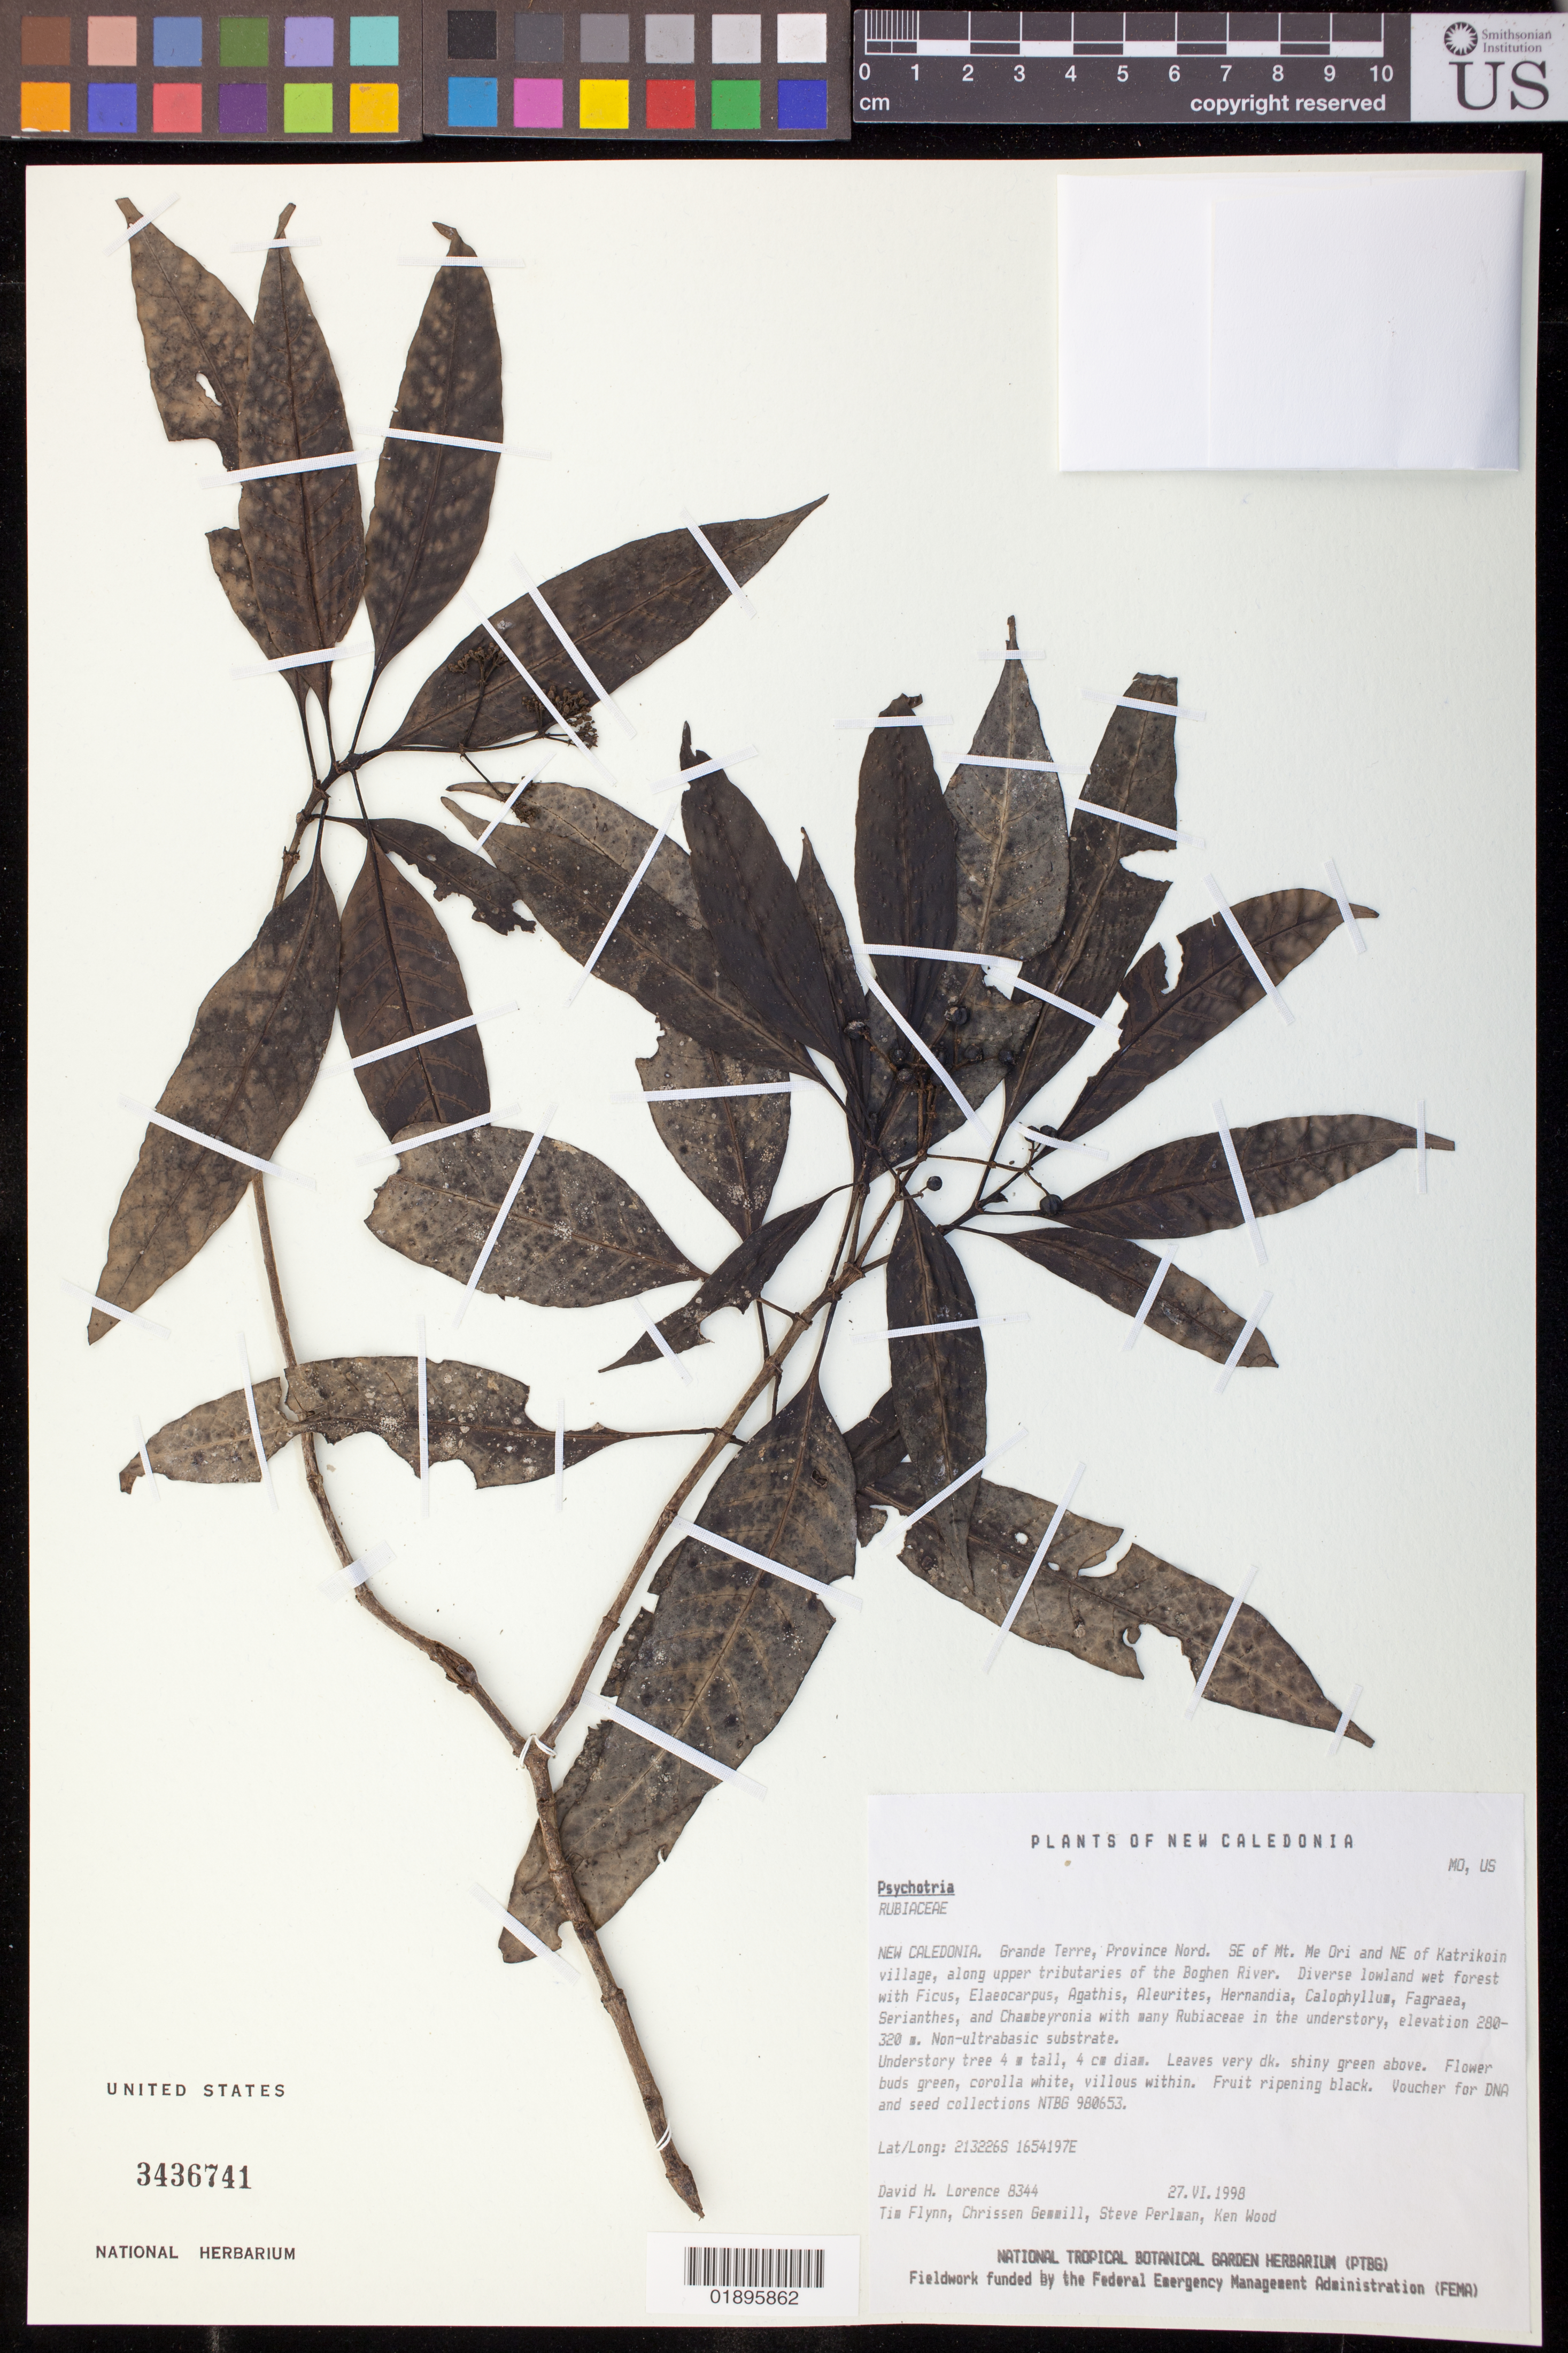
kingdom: Plantae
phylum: Tracheophyta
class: Magnoliopsida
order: Gentianales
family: Rubiaceae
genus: Psychotria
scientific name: Psychotria sp.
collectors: D. Lorence, C. Gemmill, S. P. Perlman & K. R. Wood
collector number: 8344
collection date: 1998-06-27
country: New Caledonia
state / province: Nord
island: Grand Terre Island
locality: SE of Mt. Me Ori and NE of Katrikoin village, along upper tributaries of the Boghen River.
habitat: Diverse lowland wet forest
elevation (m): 280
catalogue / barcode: US 3436741